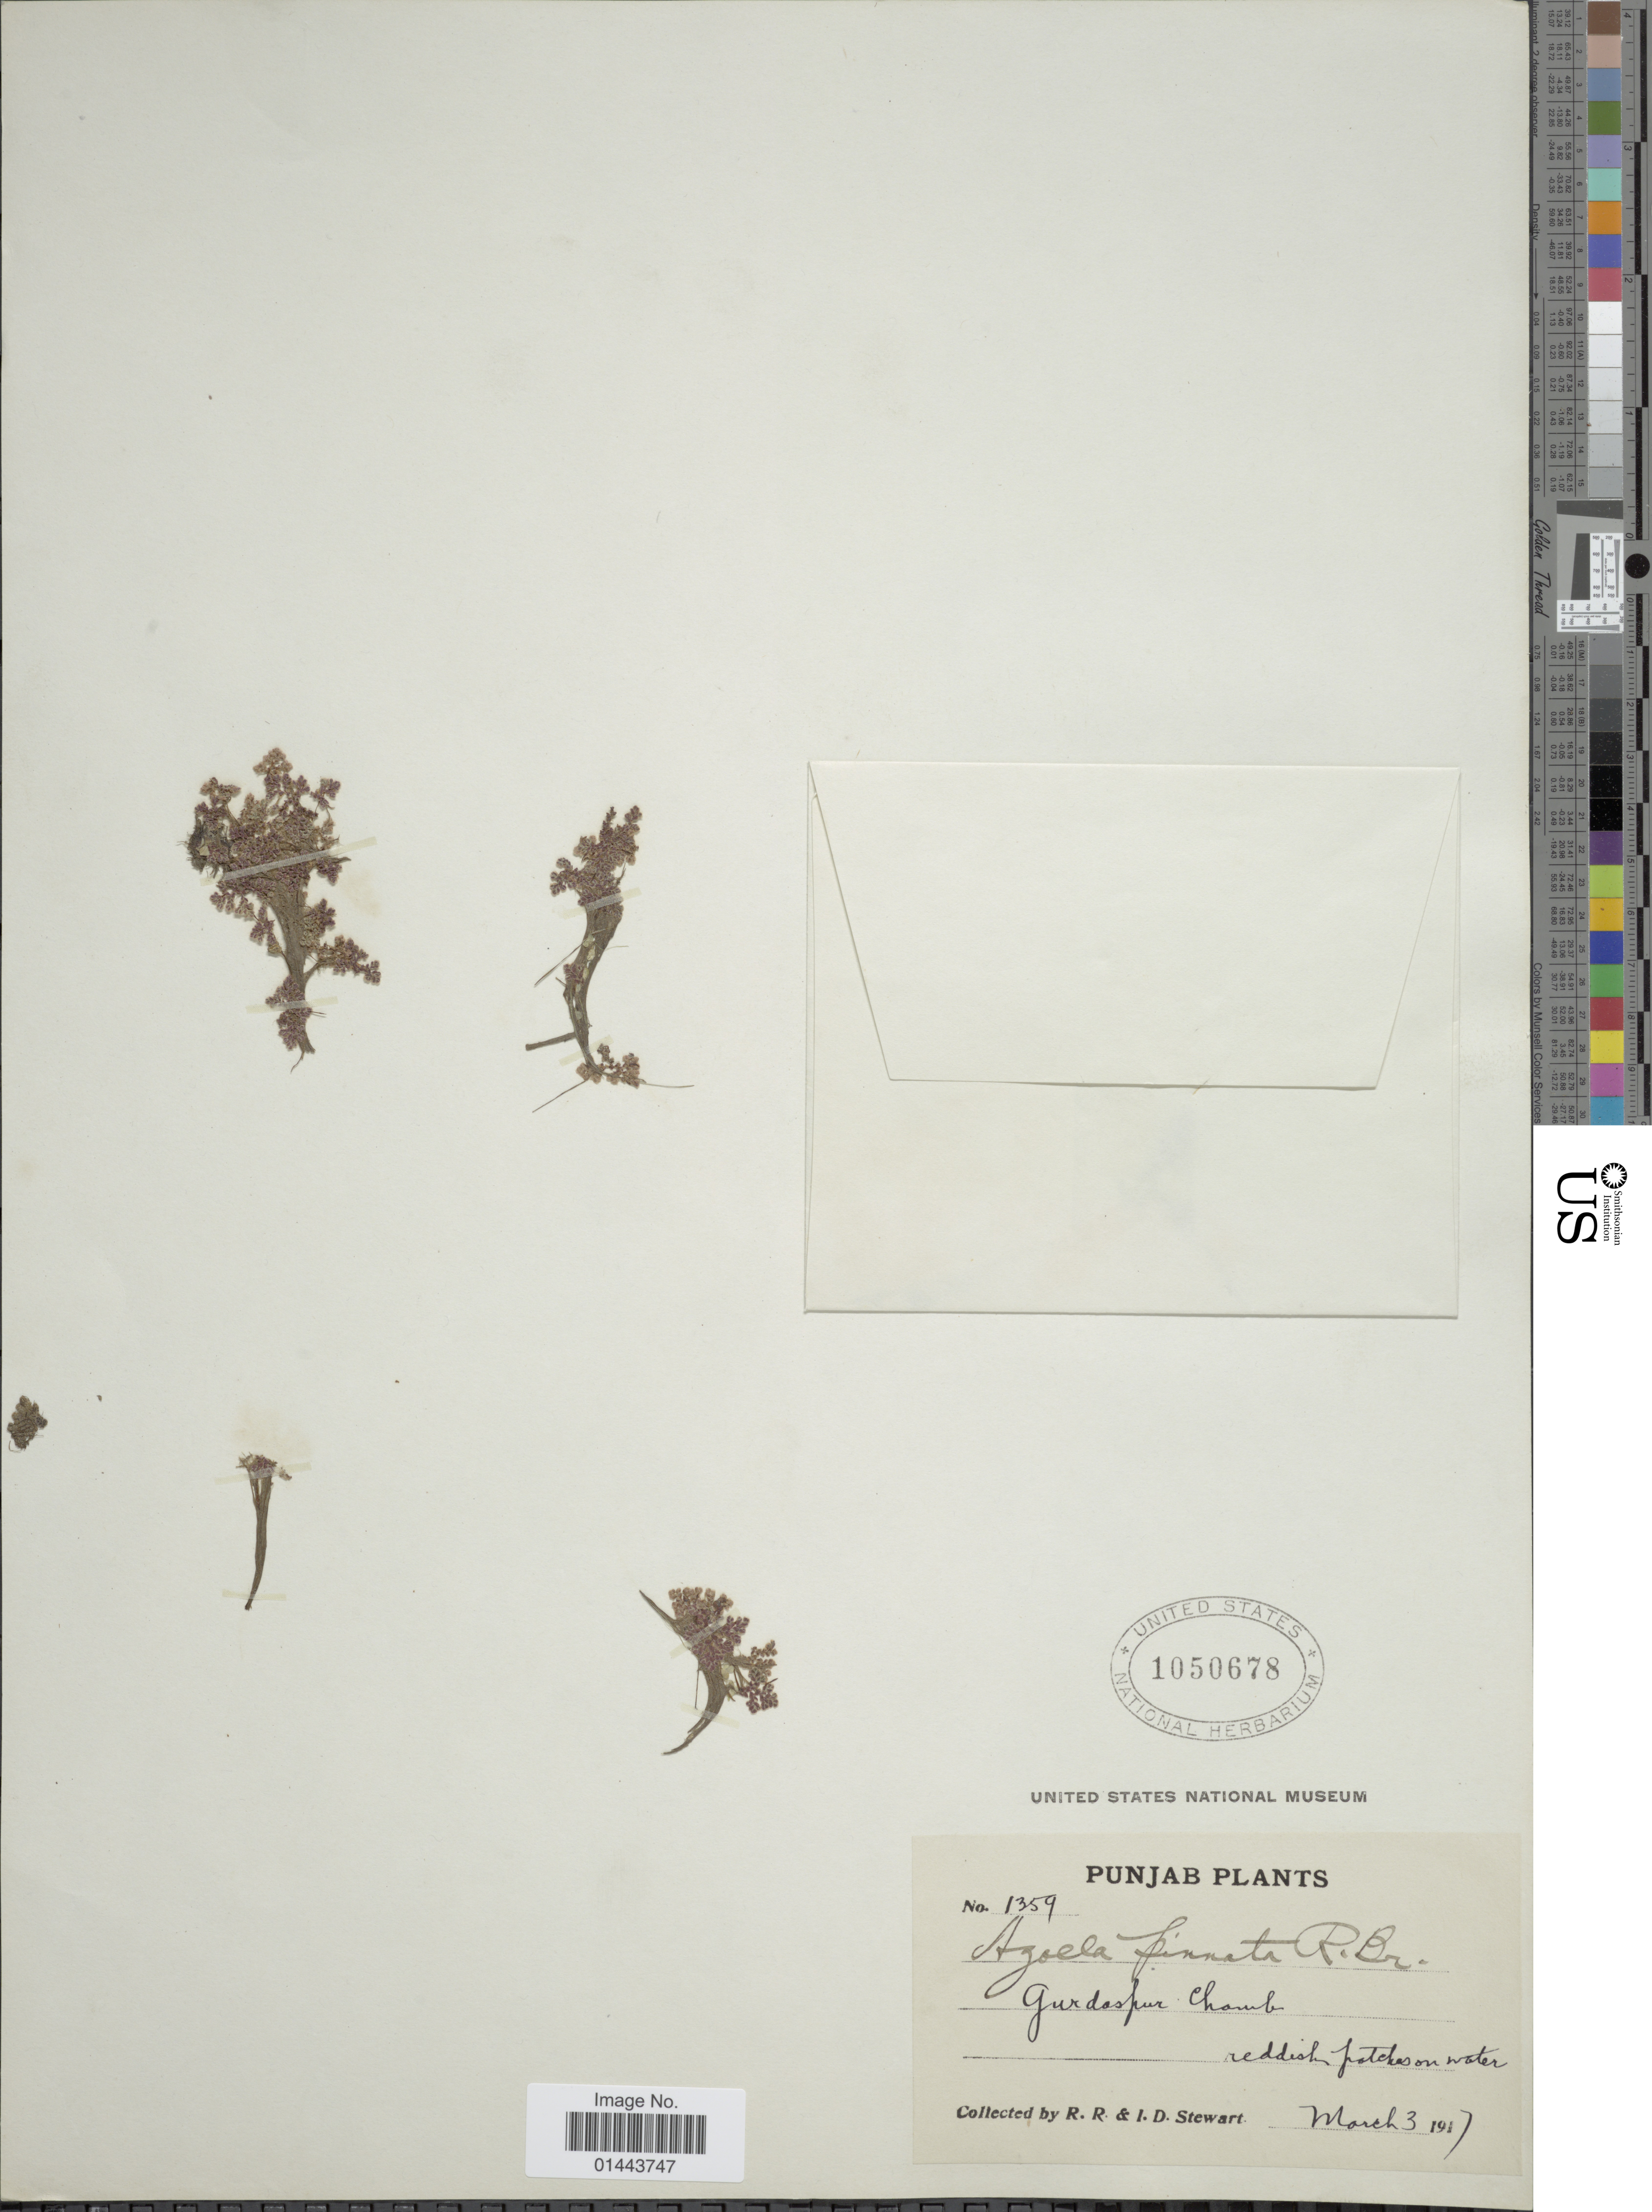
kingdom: Plantae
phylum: Tracheophyta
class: Polypodiopsida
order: Salviniales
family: Salviniaceae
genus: Azolla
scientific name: Azolla pinnata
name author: R. Br.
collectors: I. Stewart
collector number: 1359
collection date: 1917-03-03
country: India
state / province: Punjab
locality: Gardaspur Chamb, reddish patches on water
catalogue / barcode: US 1050678